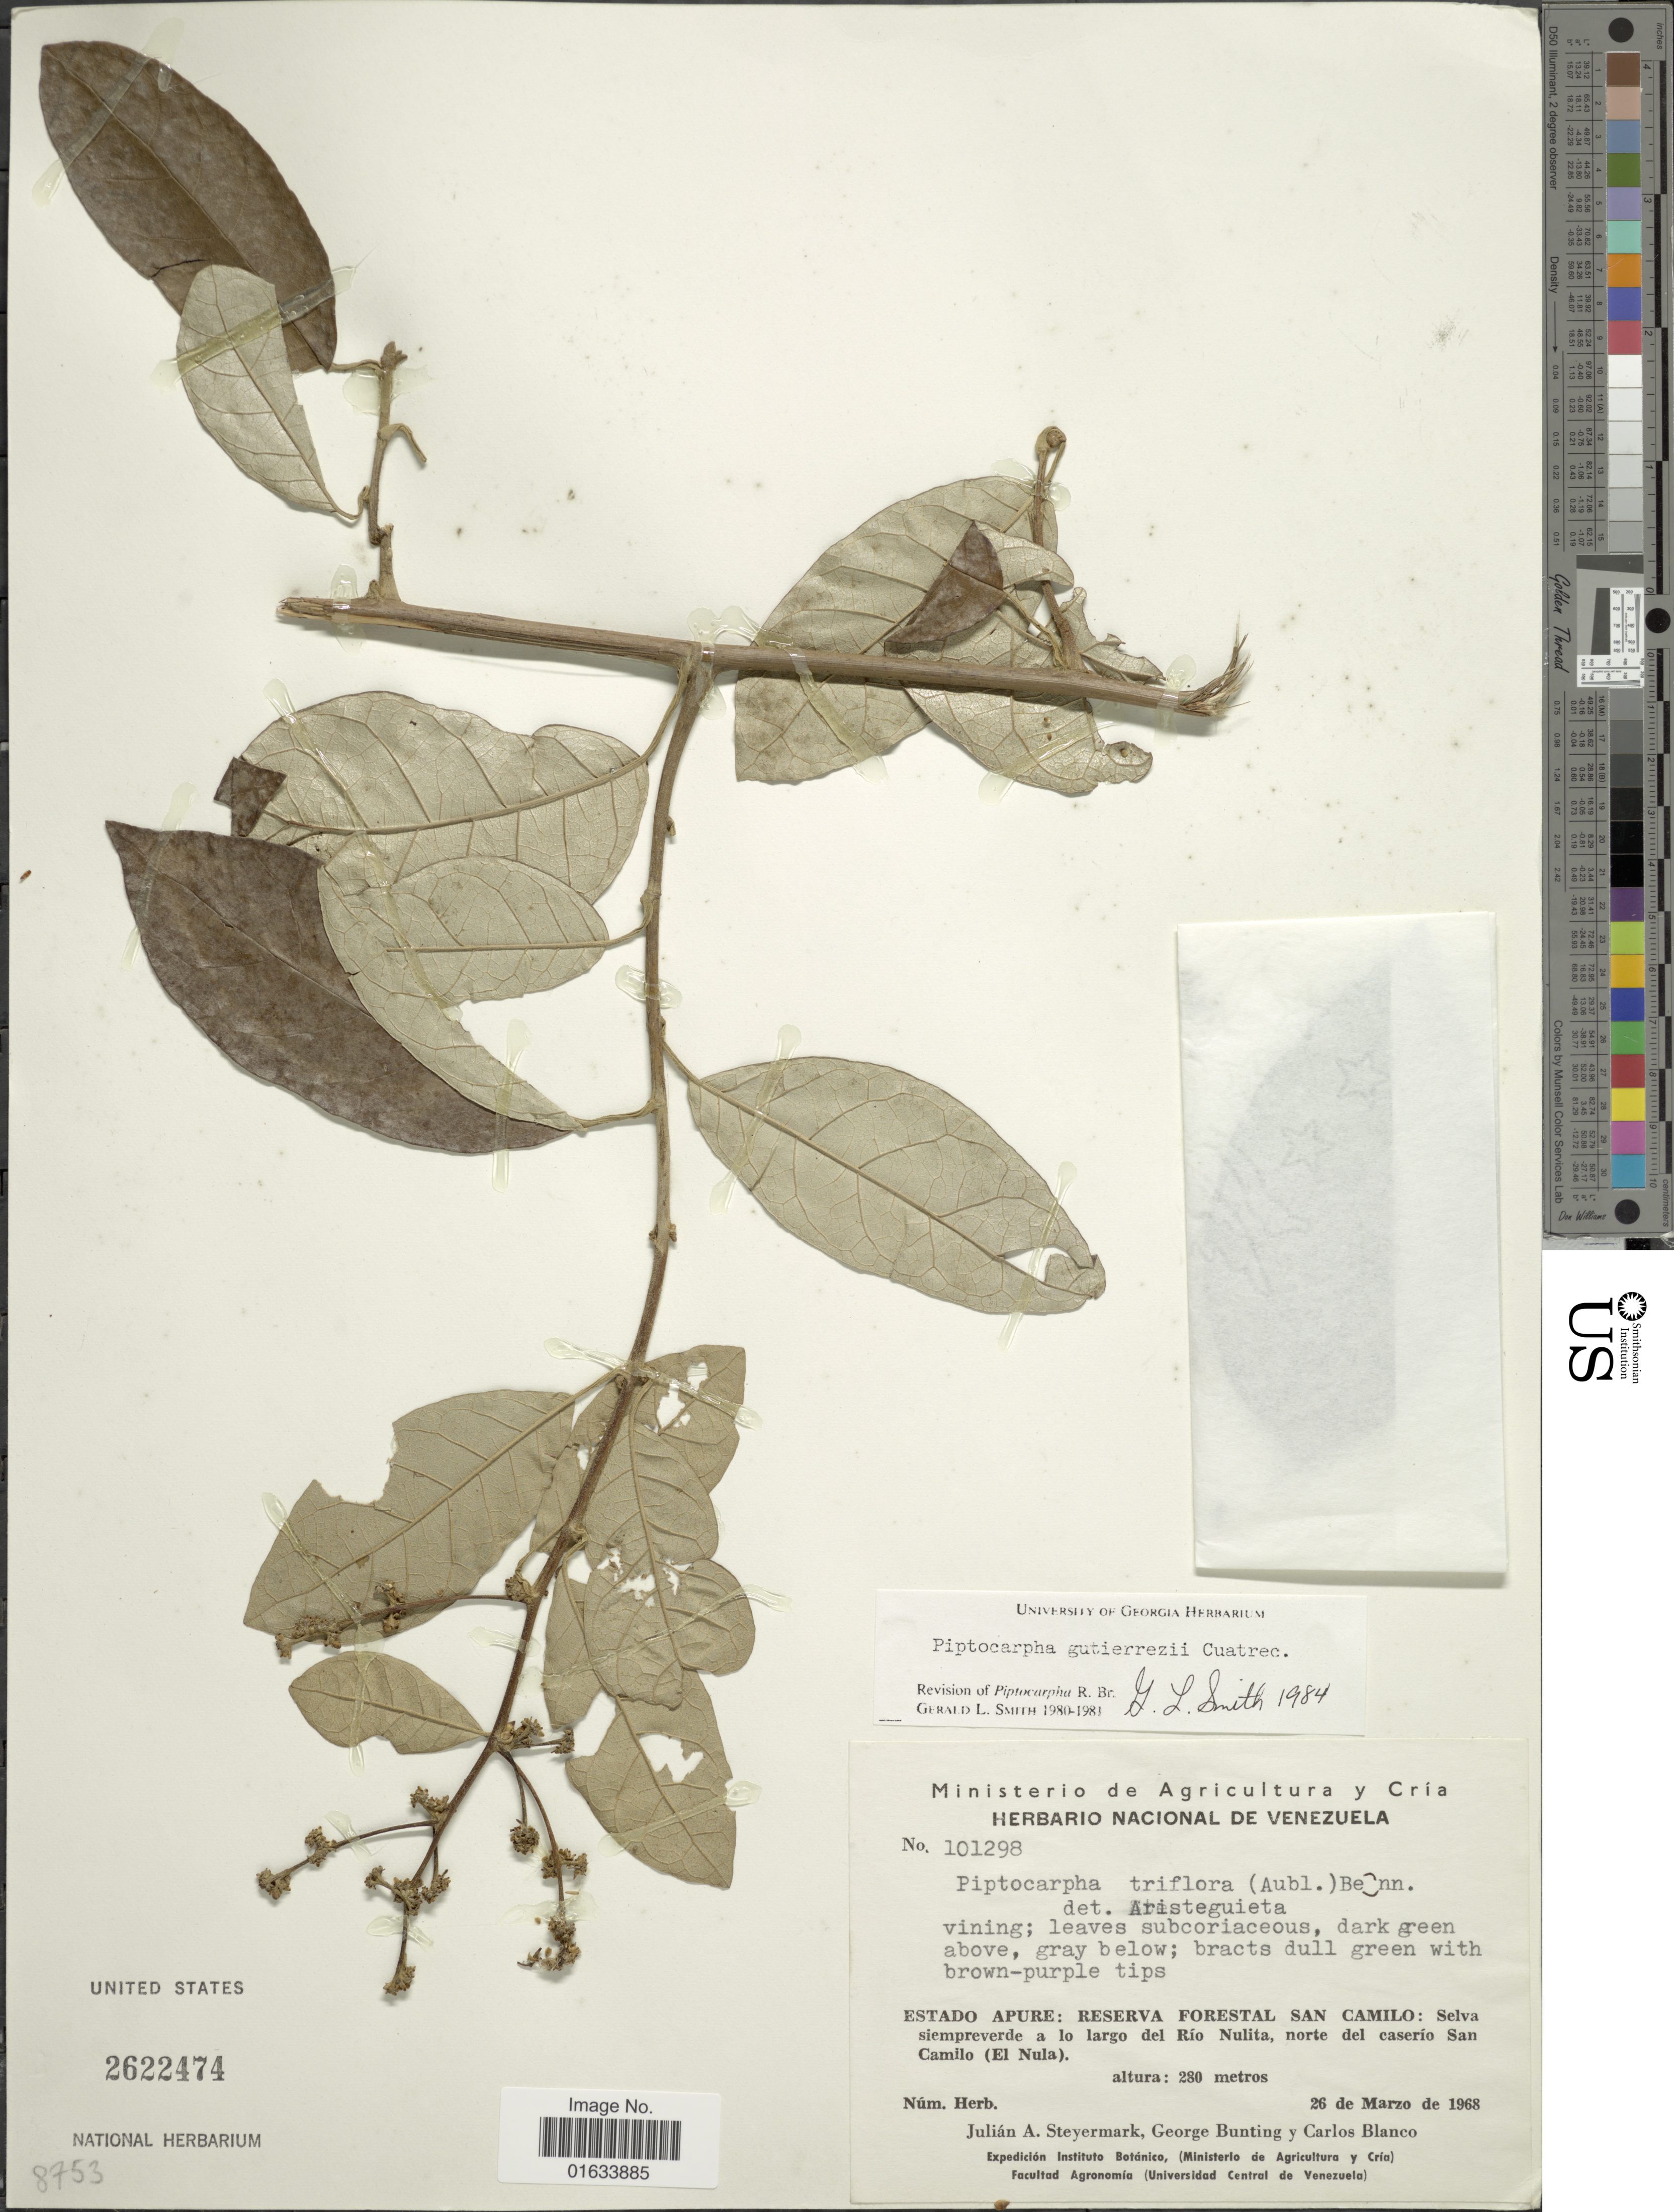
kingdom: Plantae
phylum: Tracheophyta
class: Magnoliopsida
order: Asterales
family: Asteraceae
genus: Piptocarpha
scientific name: Piptocarpha gutierrezii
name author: Cuatrec.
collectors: J. Steyermark, G. S. Bunting & C. A. Blanco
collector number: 101298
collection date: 1968-03-26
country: Venezuela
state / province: Apure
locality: Estado Apure: Reserva Forestal San Camilo: Selva siempreverde a lo largo del Río Nulita, norte del caserio San Camilo (El Nula).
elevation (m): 280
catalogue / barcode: US 2622474